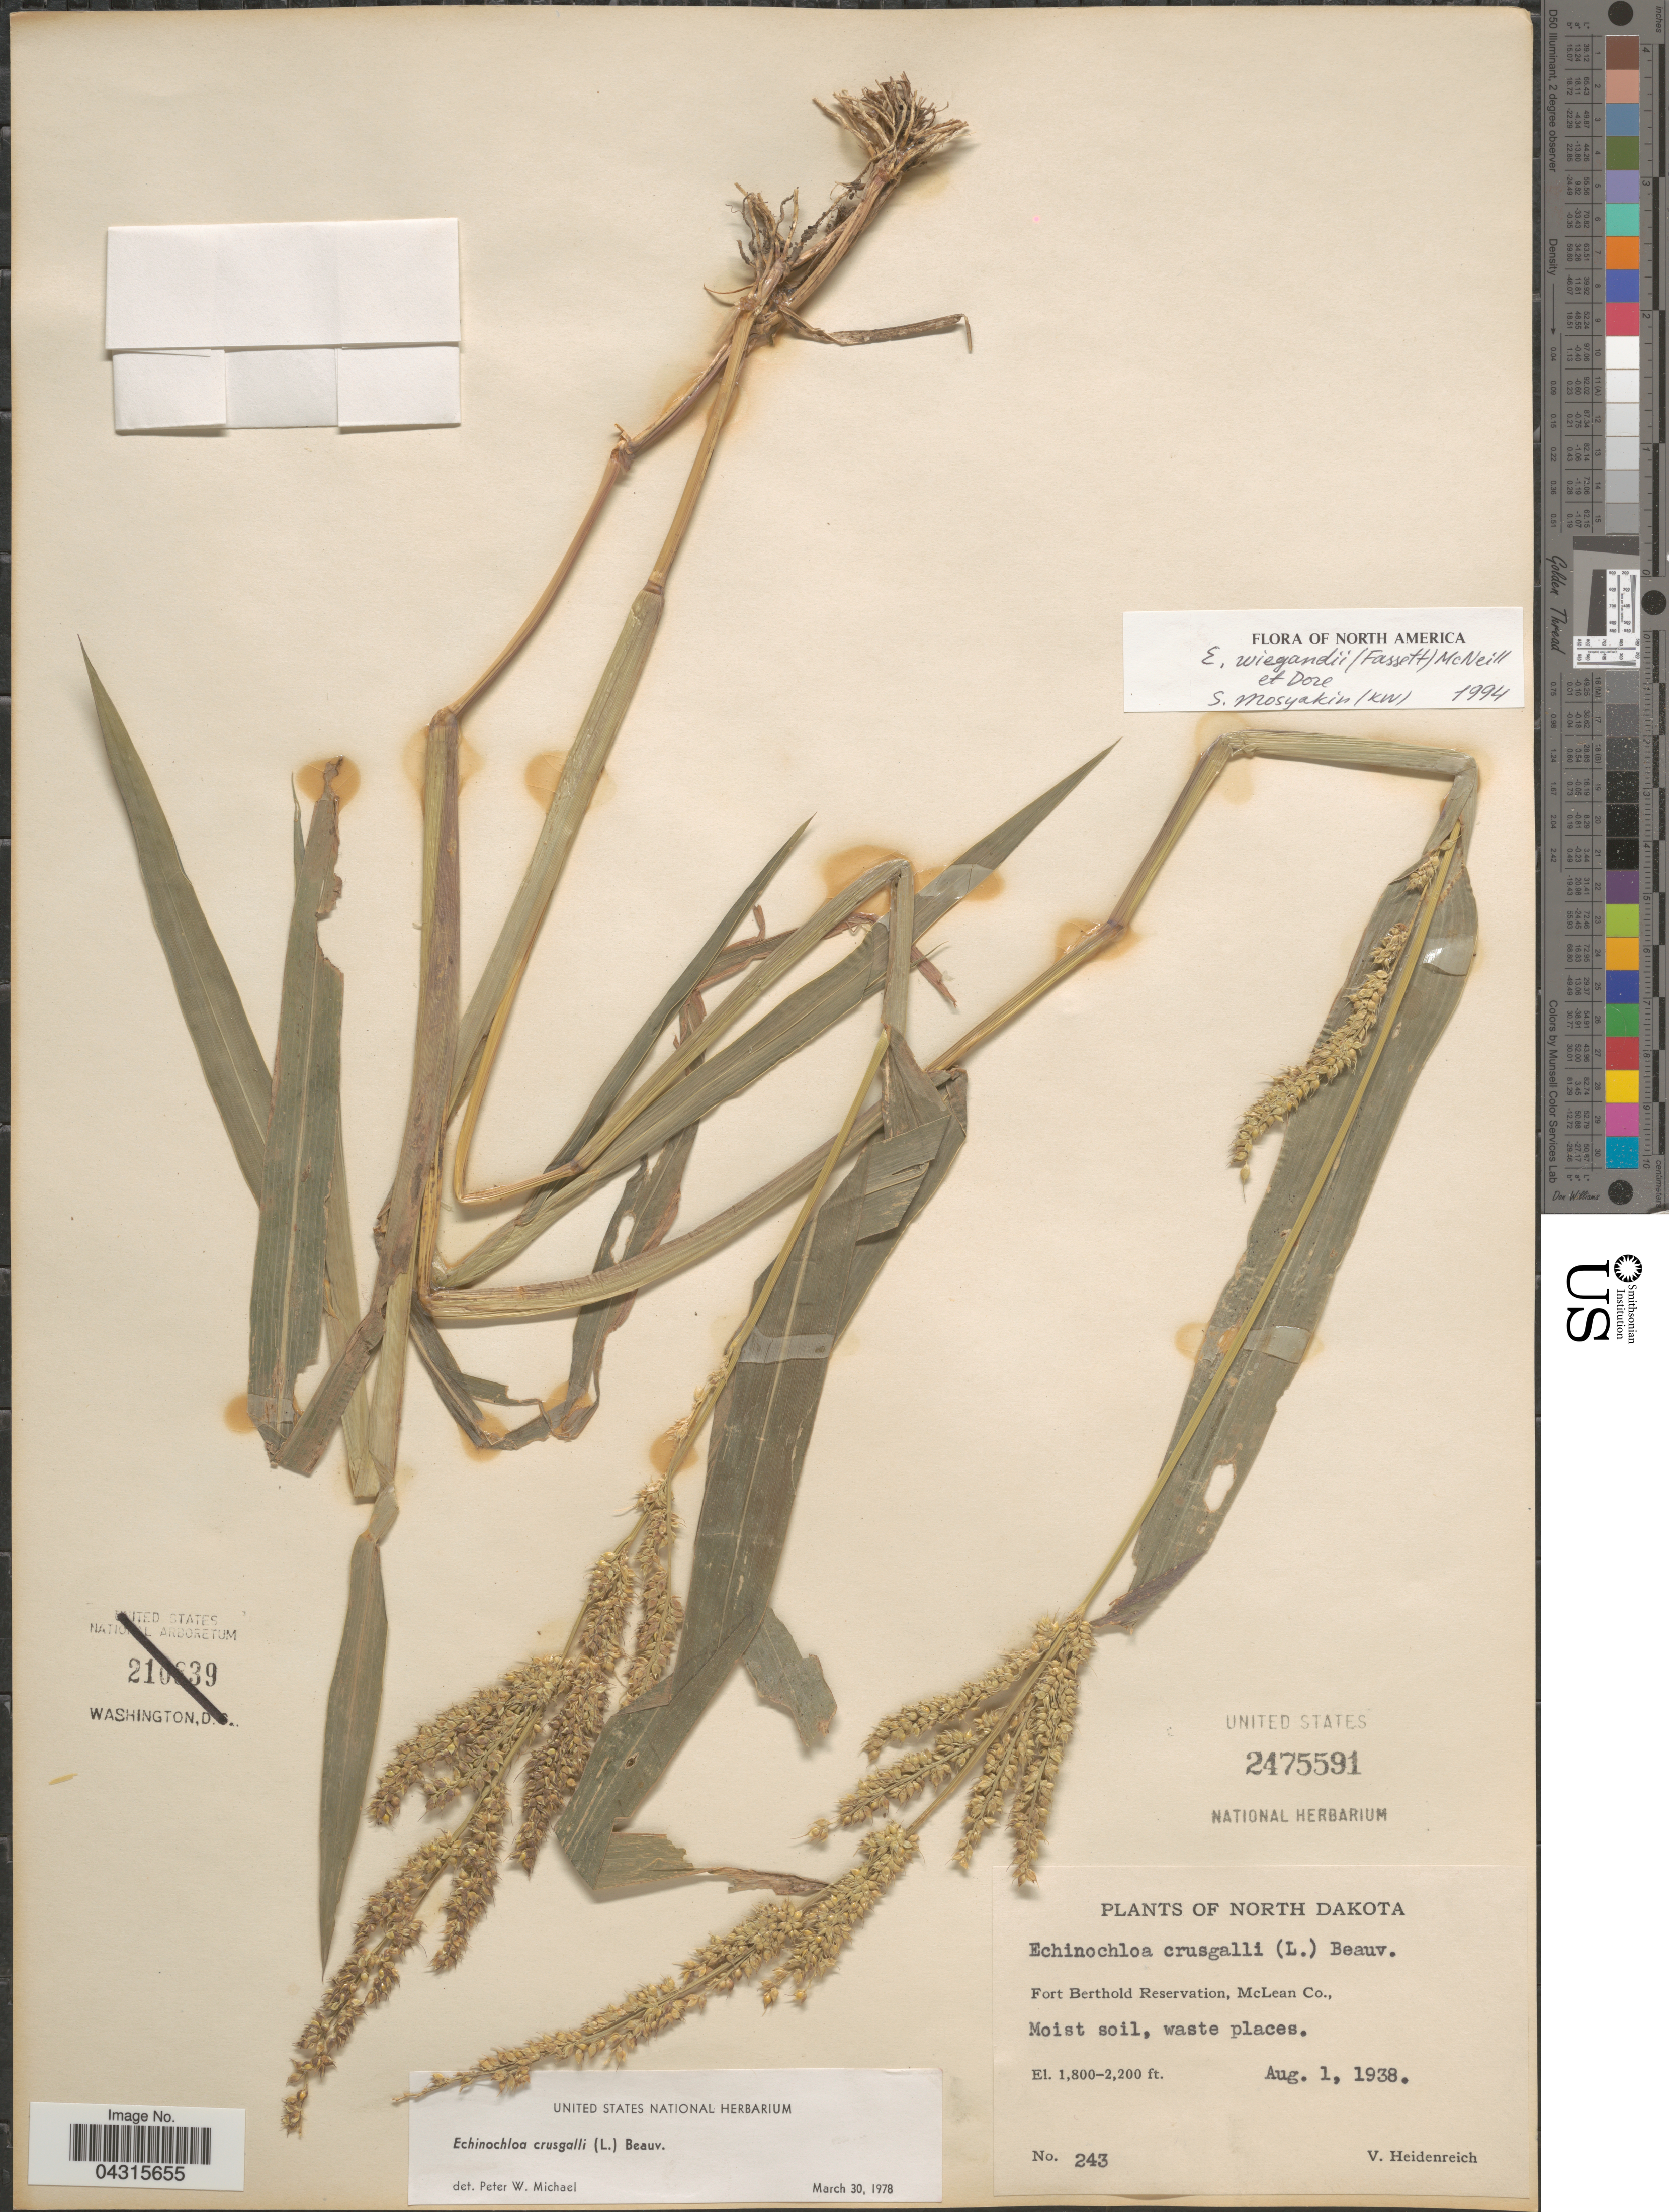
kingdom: Plantae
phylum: Tracheophyta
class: Liliopsida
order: Poales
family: Poaceae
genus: Echinochloa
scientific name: Echinochloa muricata var. microstachya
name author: Wiegand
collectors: Heidenreich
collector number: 243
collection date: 1938-08-01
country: United States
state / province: North Dakota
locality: Fort Berthold Reservation, McLean Co.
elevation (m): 549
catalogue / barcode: US 2475591